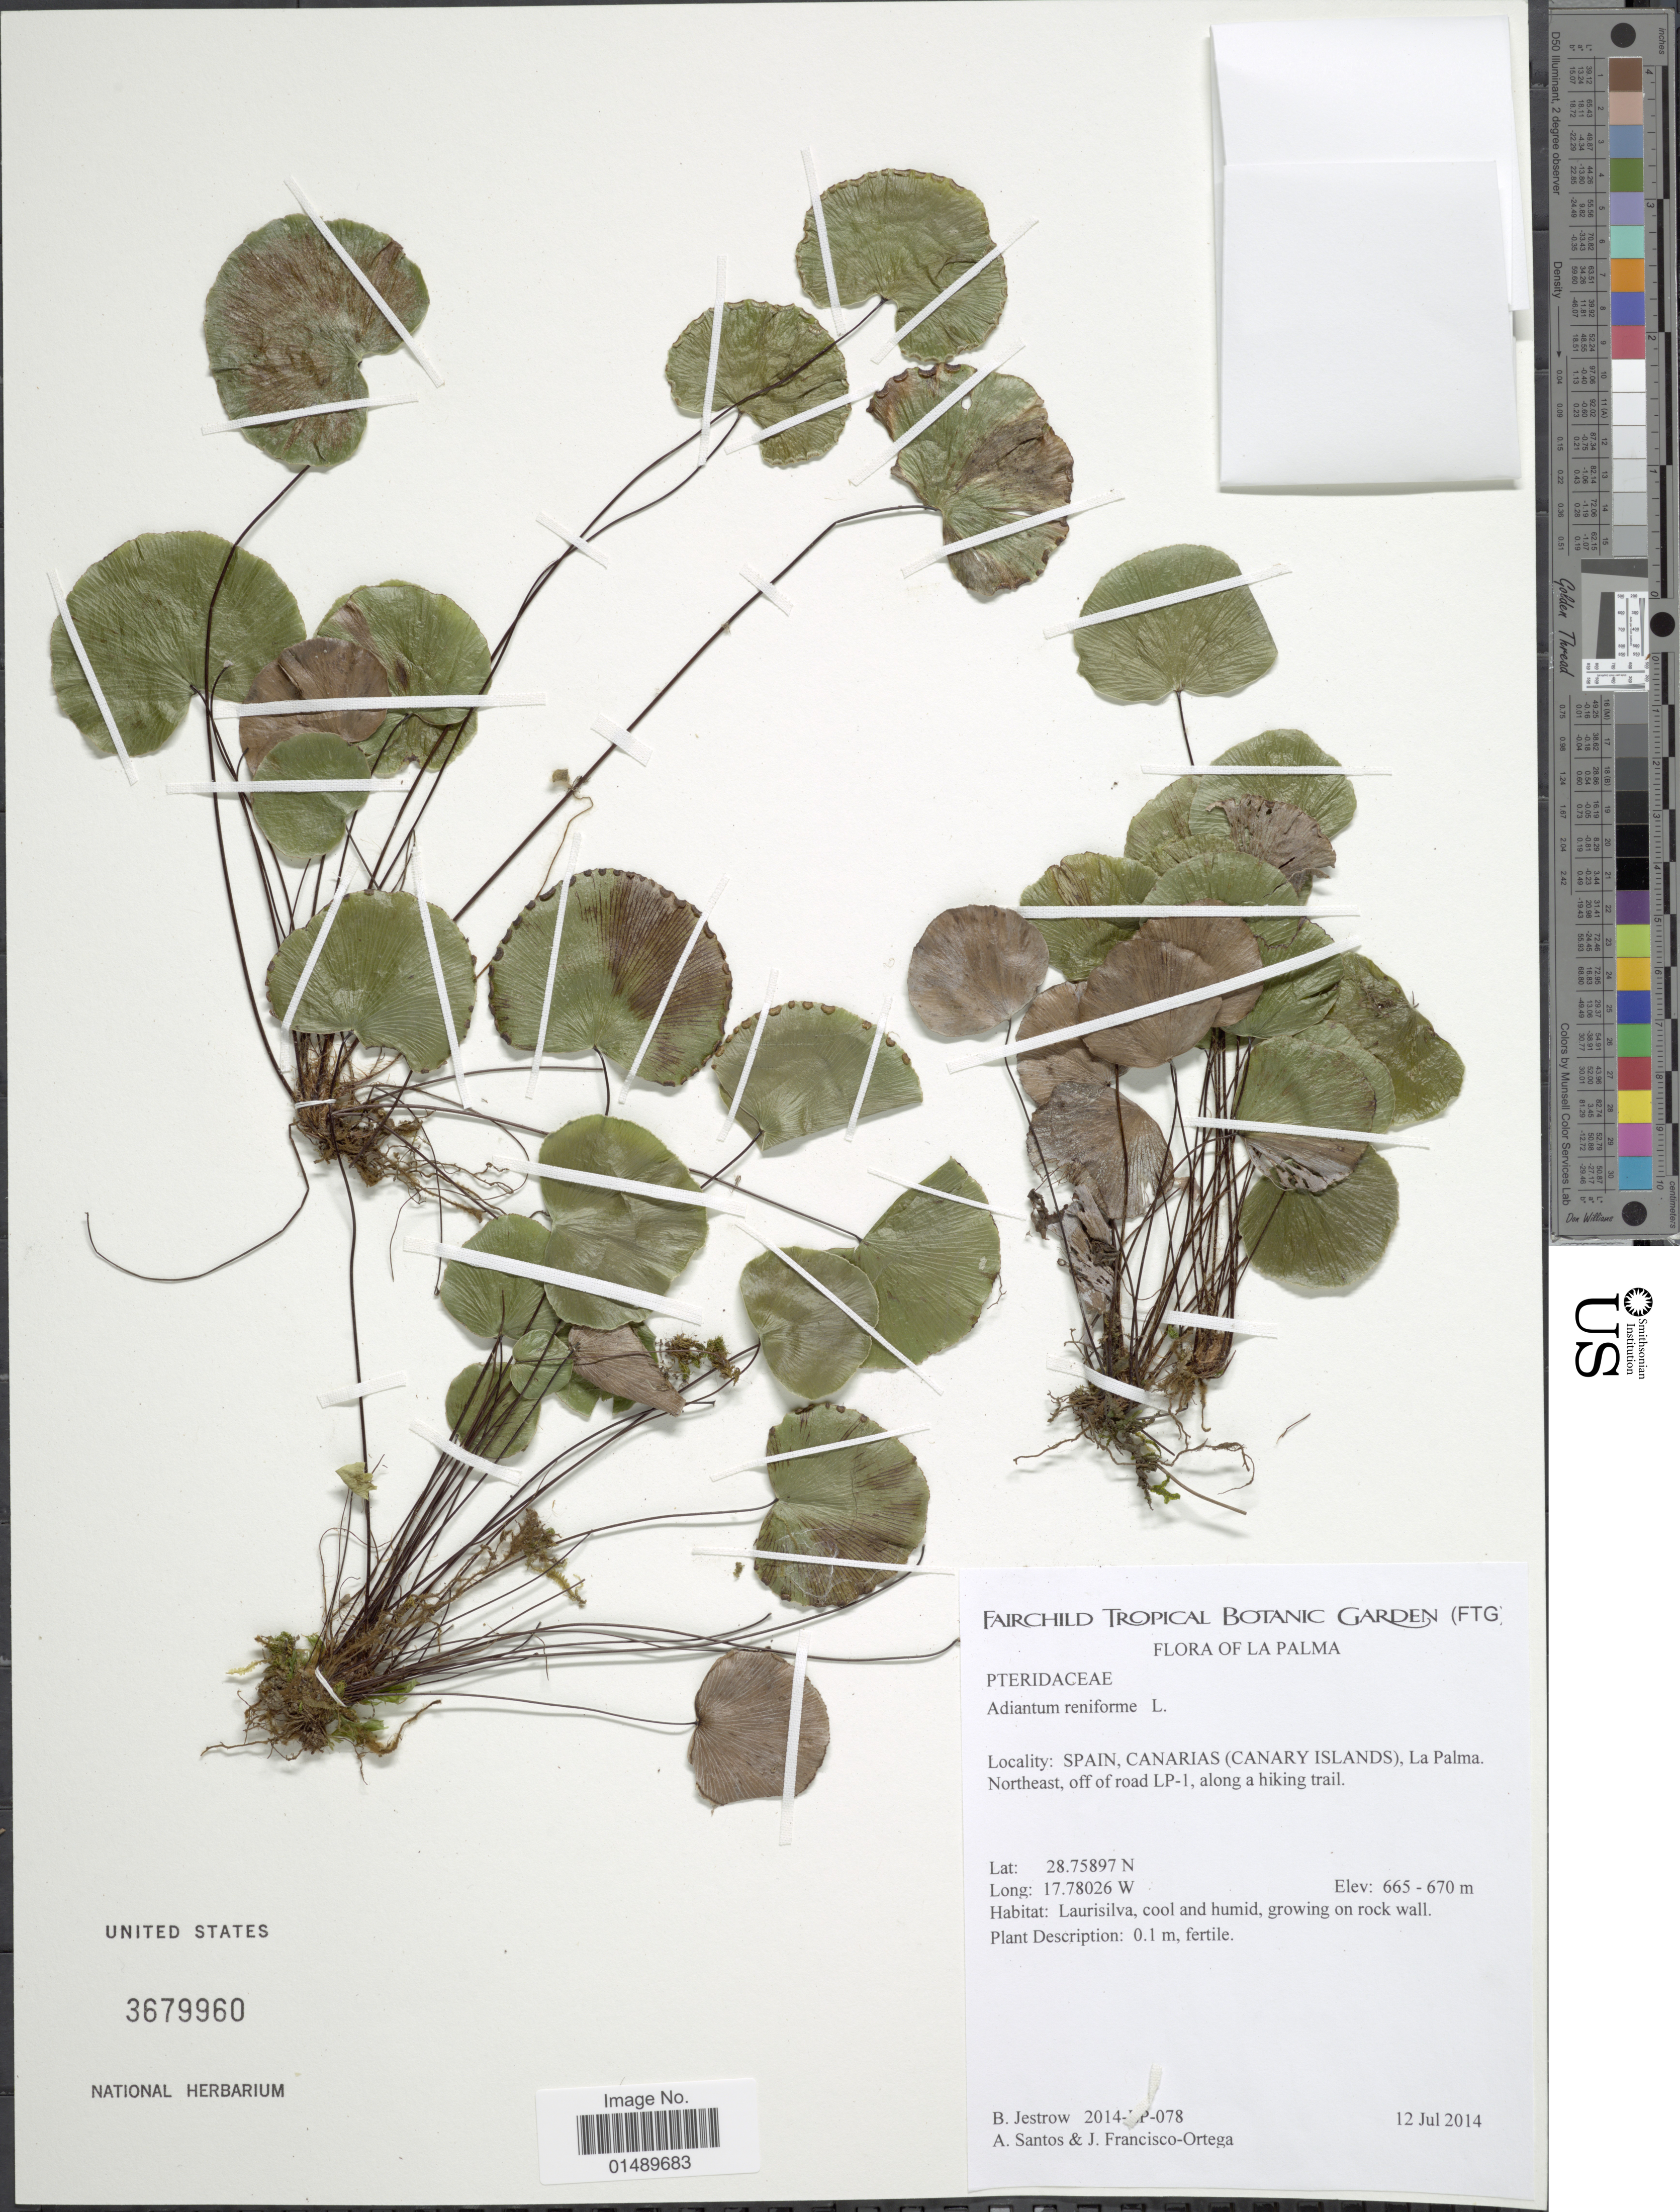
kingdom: Plantae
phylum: Tracheophyta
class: Polypodiopsida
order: Polypodiales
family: Pteridaceae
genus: Adiantum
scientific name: Adiantum reniforme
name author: L.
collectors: B. Jestrow, A. Santos & F. J. Ortega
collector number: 2014xx078*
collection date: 2014-07-12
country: Spain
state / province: Canarias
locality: La Palma, Northeast, off of road LP-1, along a hiking trail.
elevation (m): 665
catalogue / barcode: US 3679960